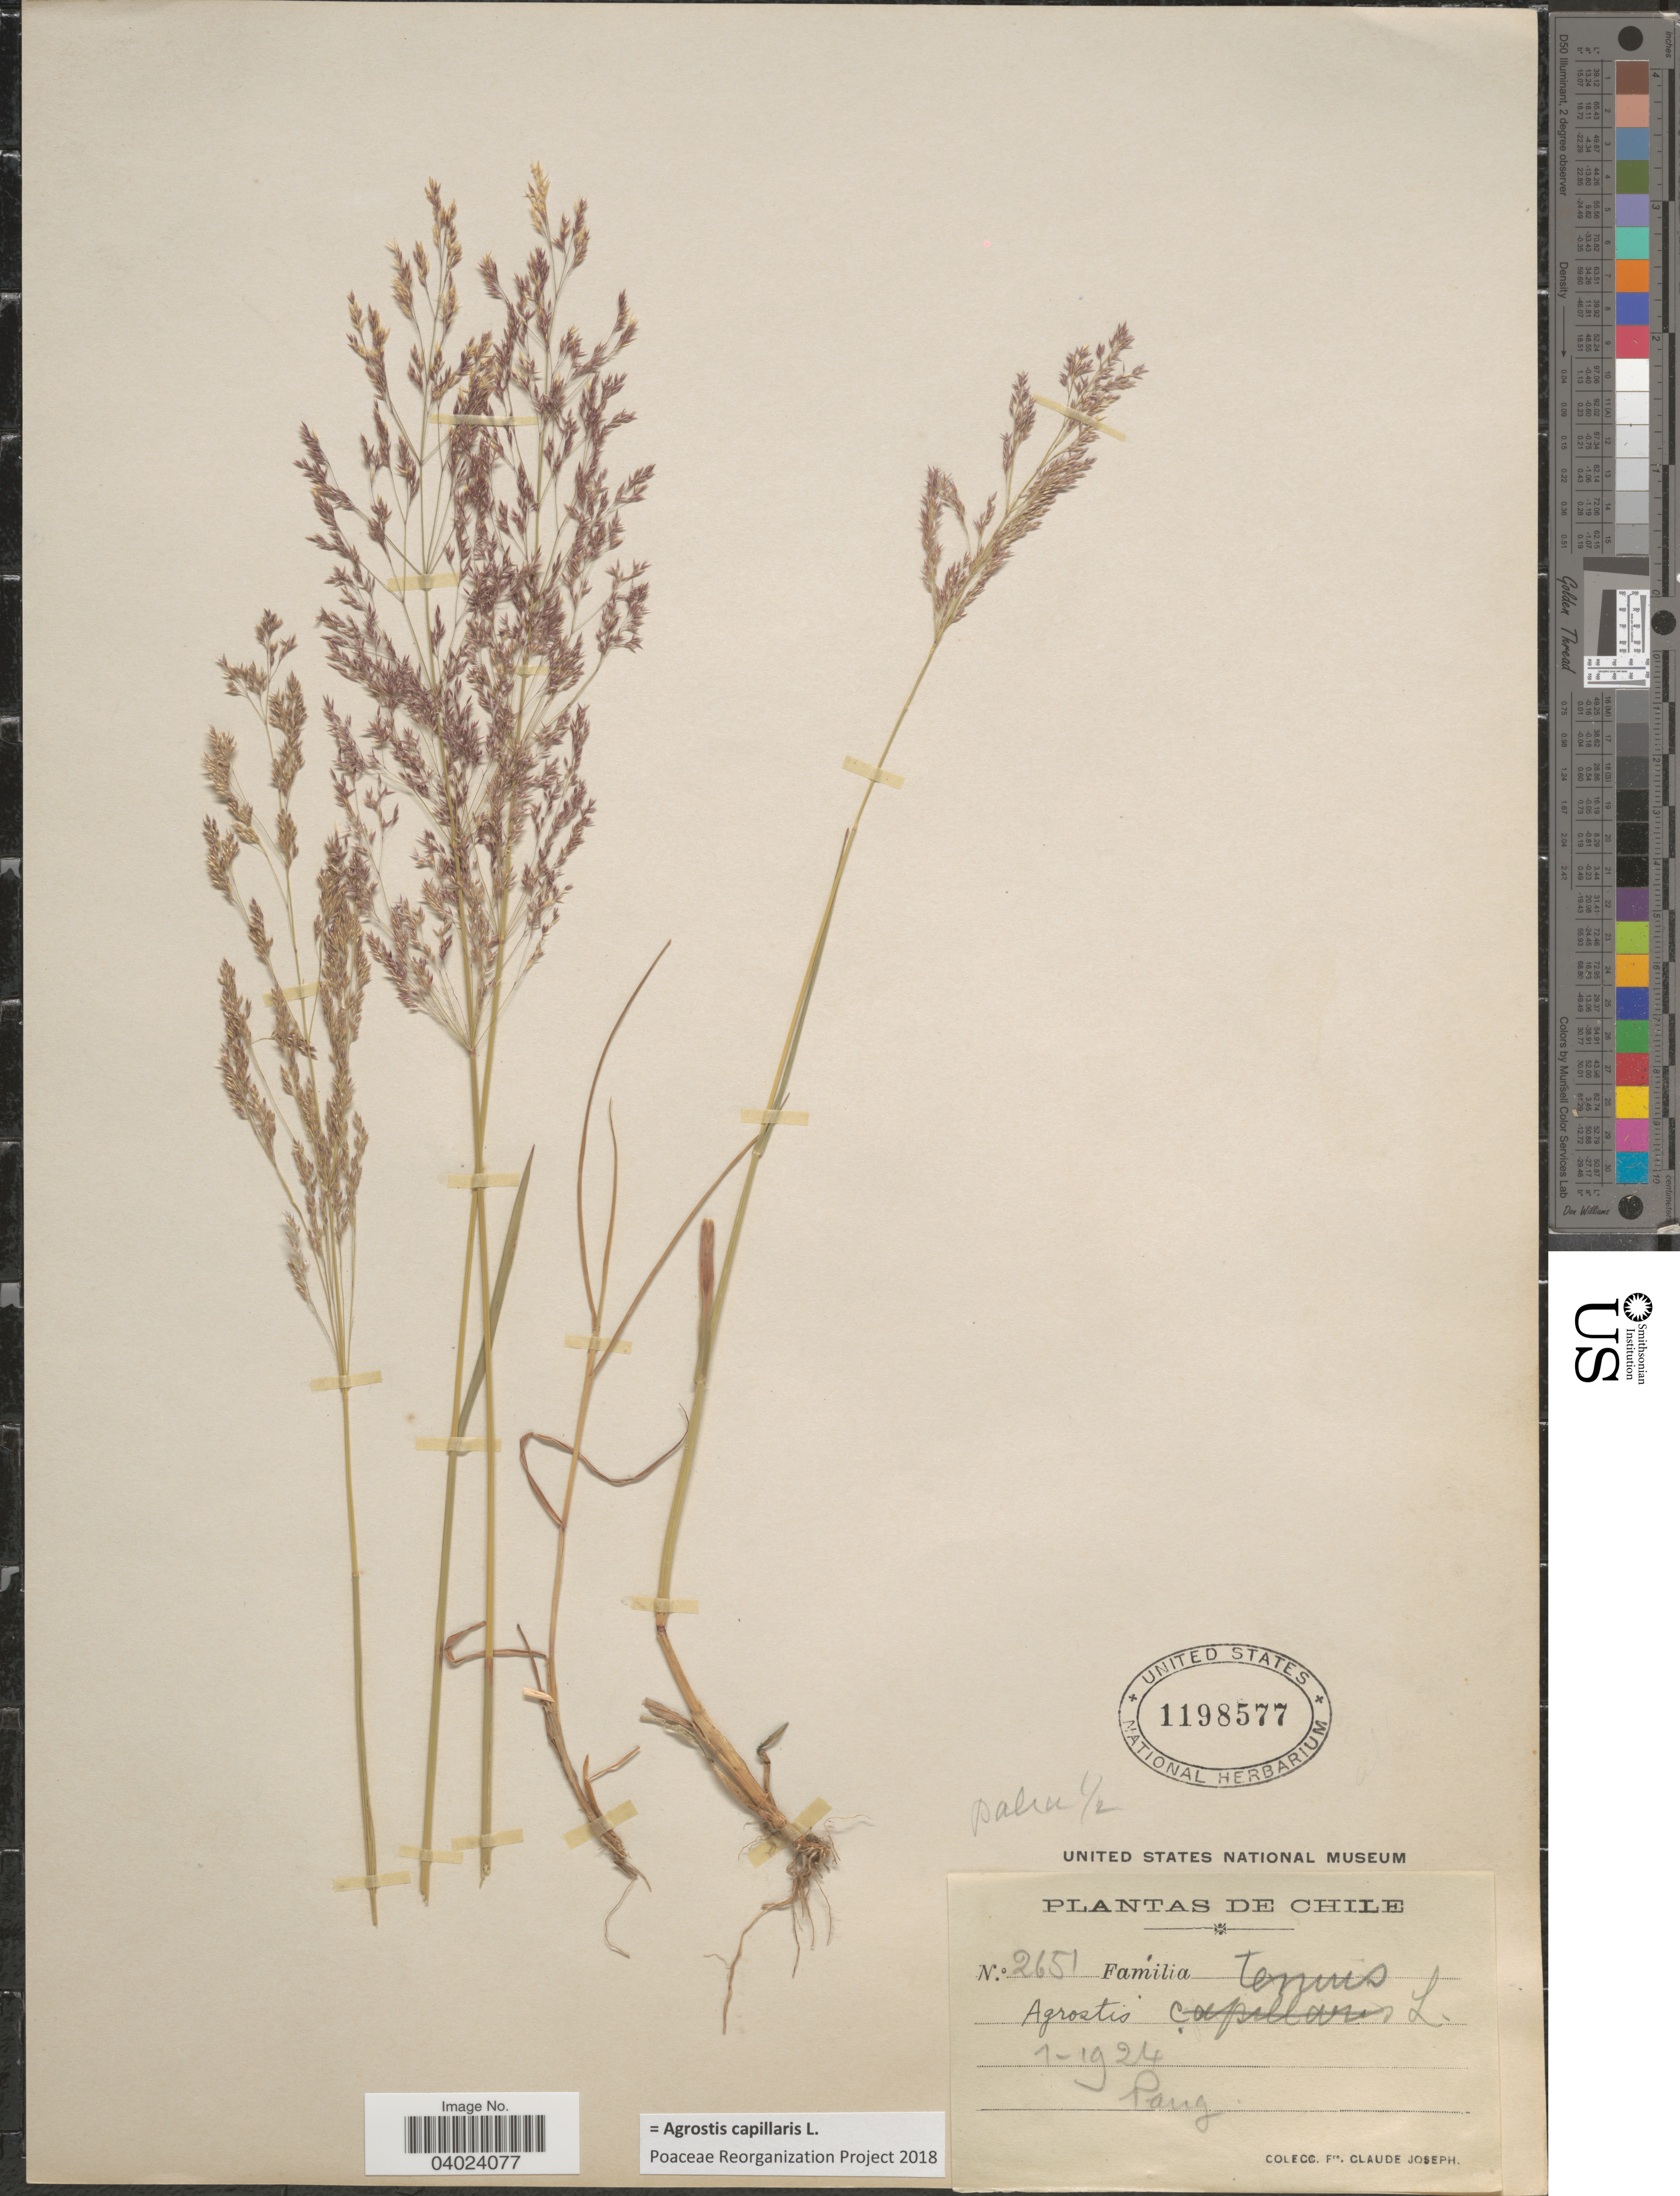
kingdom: Plantae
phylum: Tracheophyta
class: Liliopsida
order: Poales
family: Poaceae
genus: Agrostis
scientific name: Agrostis capillaris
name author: L.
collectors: Bro. Claude-Joseph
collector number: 2651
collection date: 1924-01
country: Chile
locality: Pang.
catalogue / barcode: US 1198577